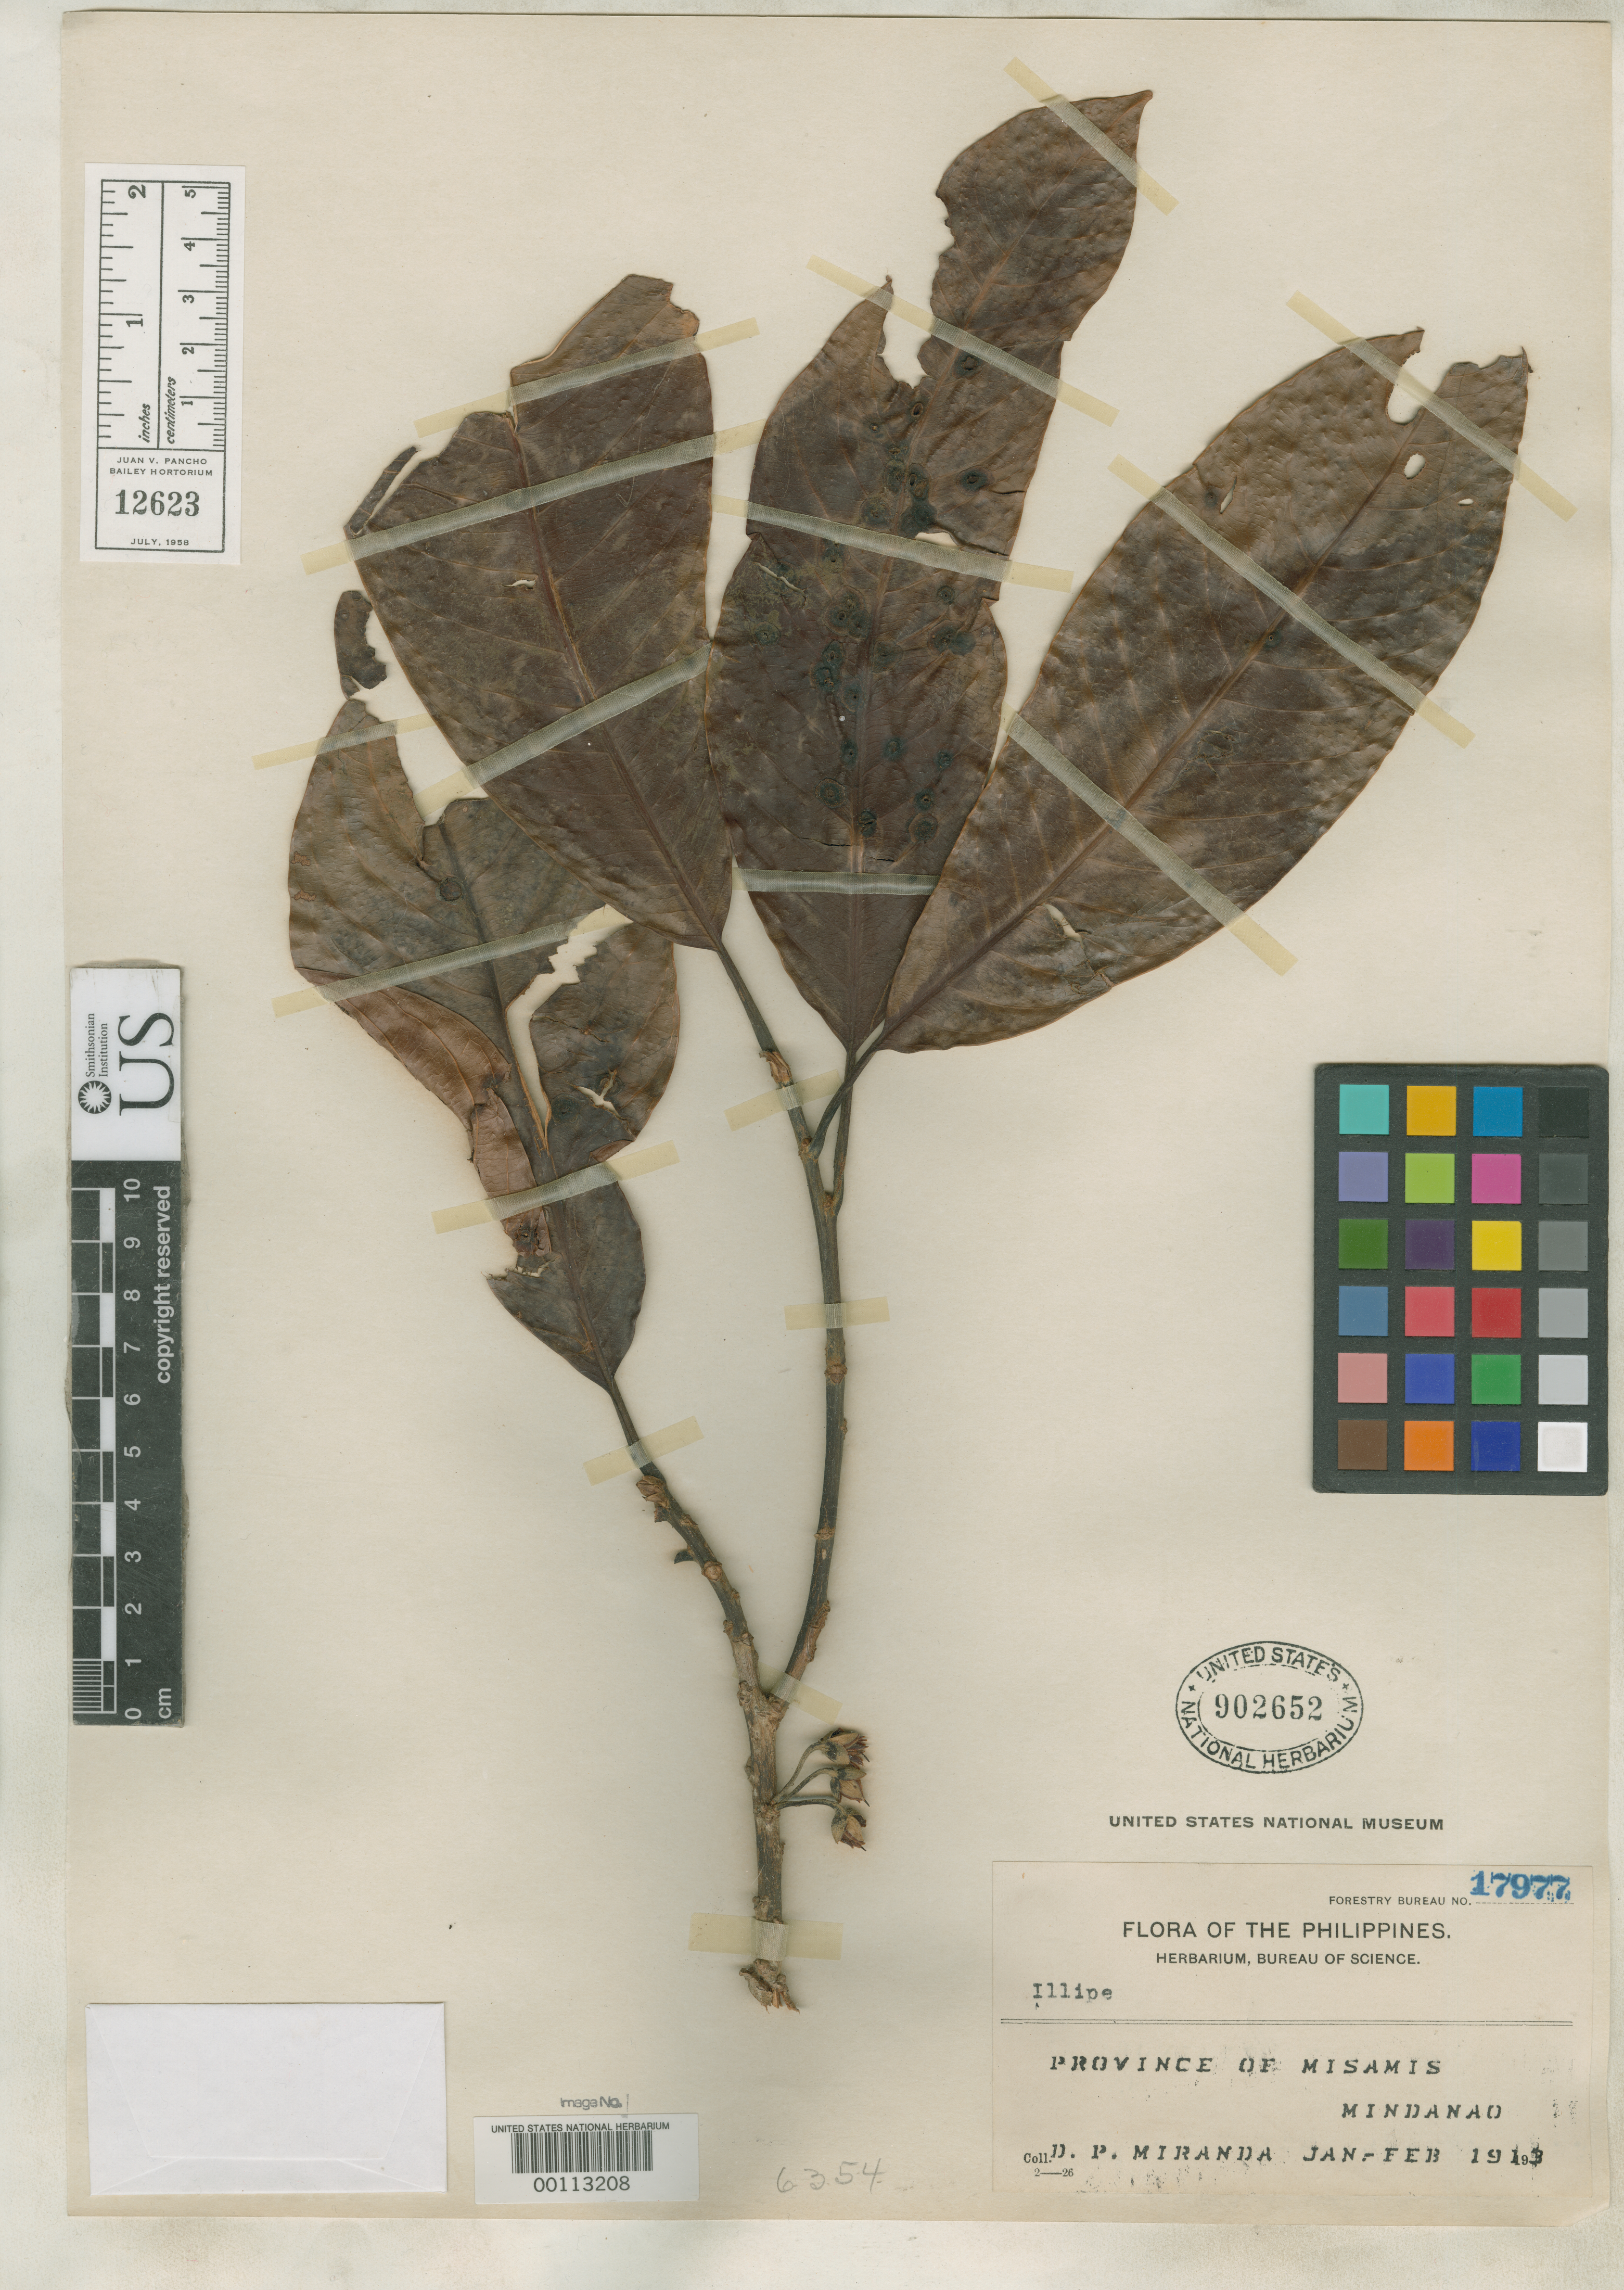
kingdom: Plantae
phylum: Tracheophyta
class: Magnoliopsida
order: Ericales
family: Sapotaceae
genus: Bassia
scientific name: Bassia mindanaensis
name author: Merr.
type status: Isotype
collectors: D. P. Miranda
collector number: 17977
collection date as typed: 21 Feb 1913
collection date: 1913-02-21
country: Philippines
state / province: Eastern Visayas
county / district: Leyte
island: Mindanao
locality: Mount Catmon.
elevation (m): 120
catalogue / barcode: US 902652